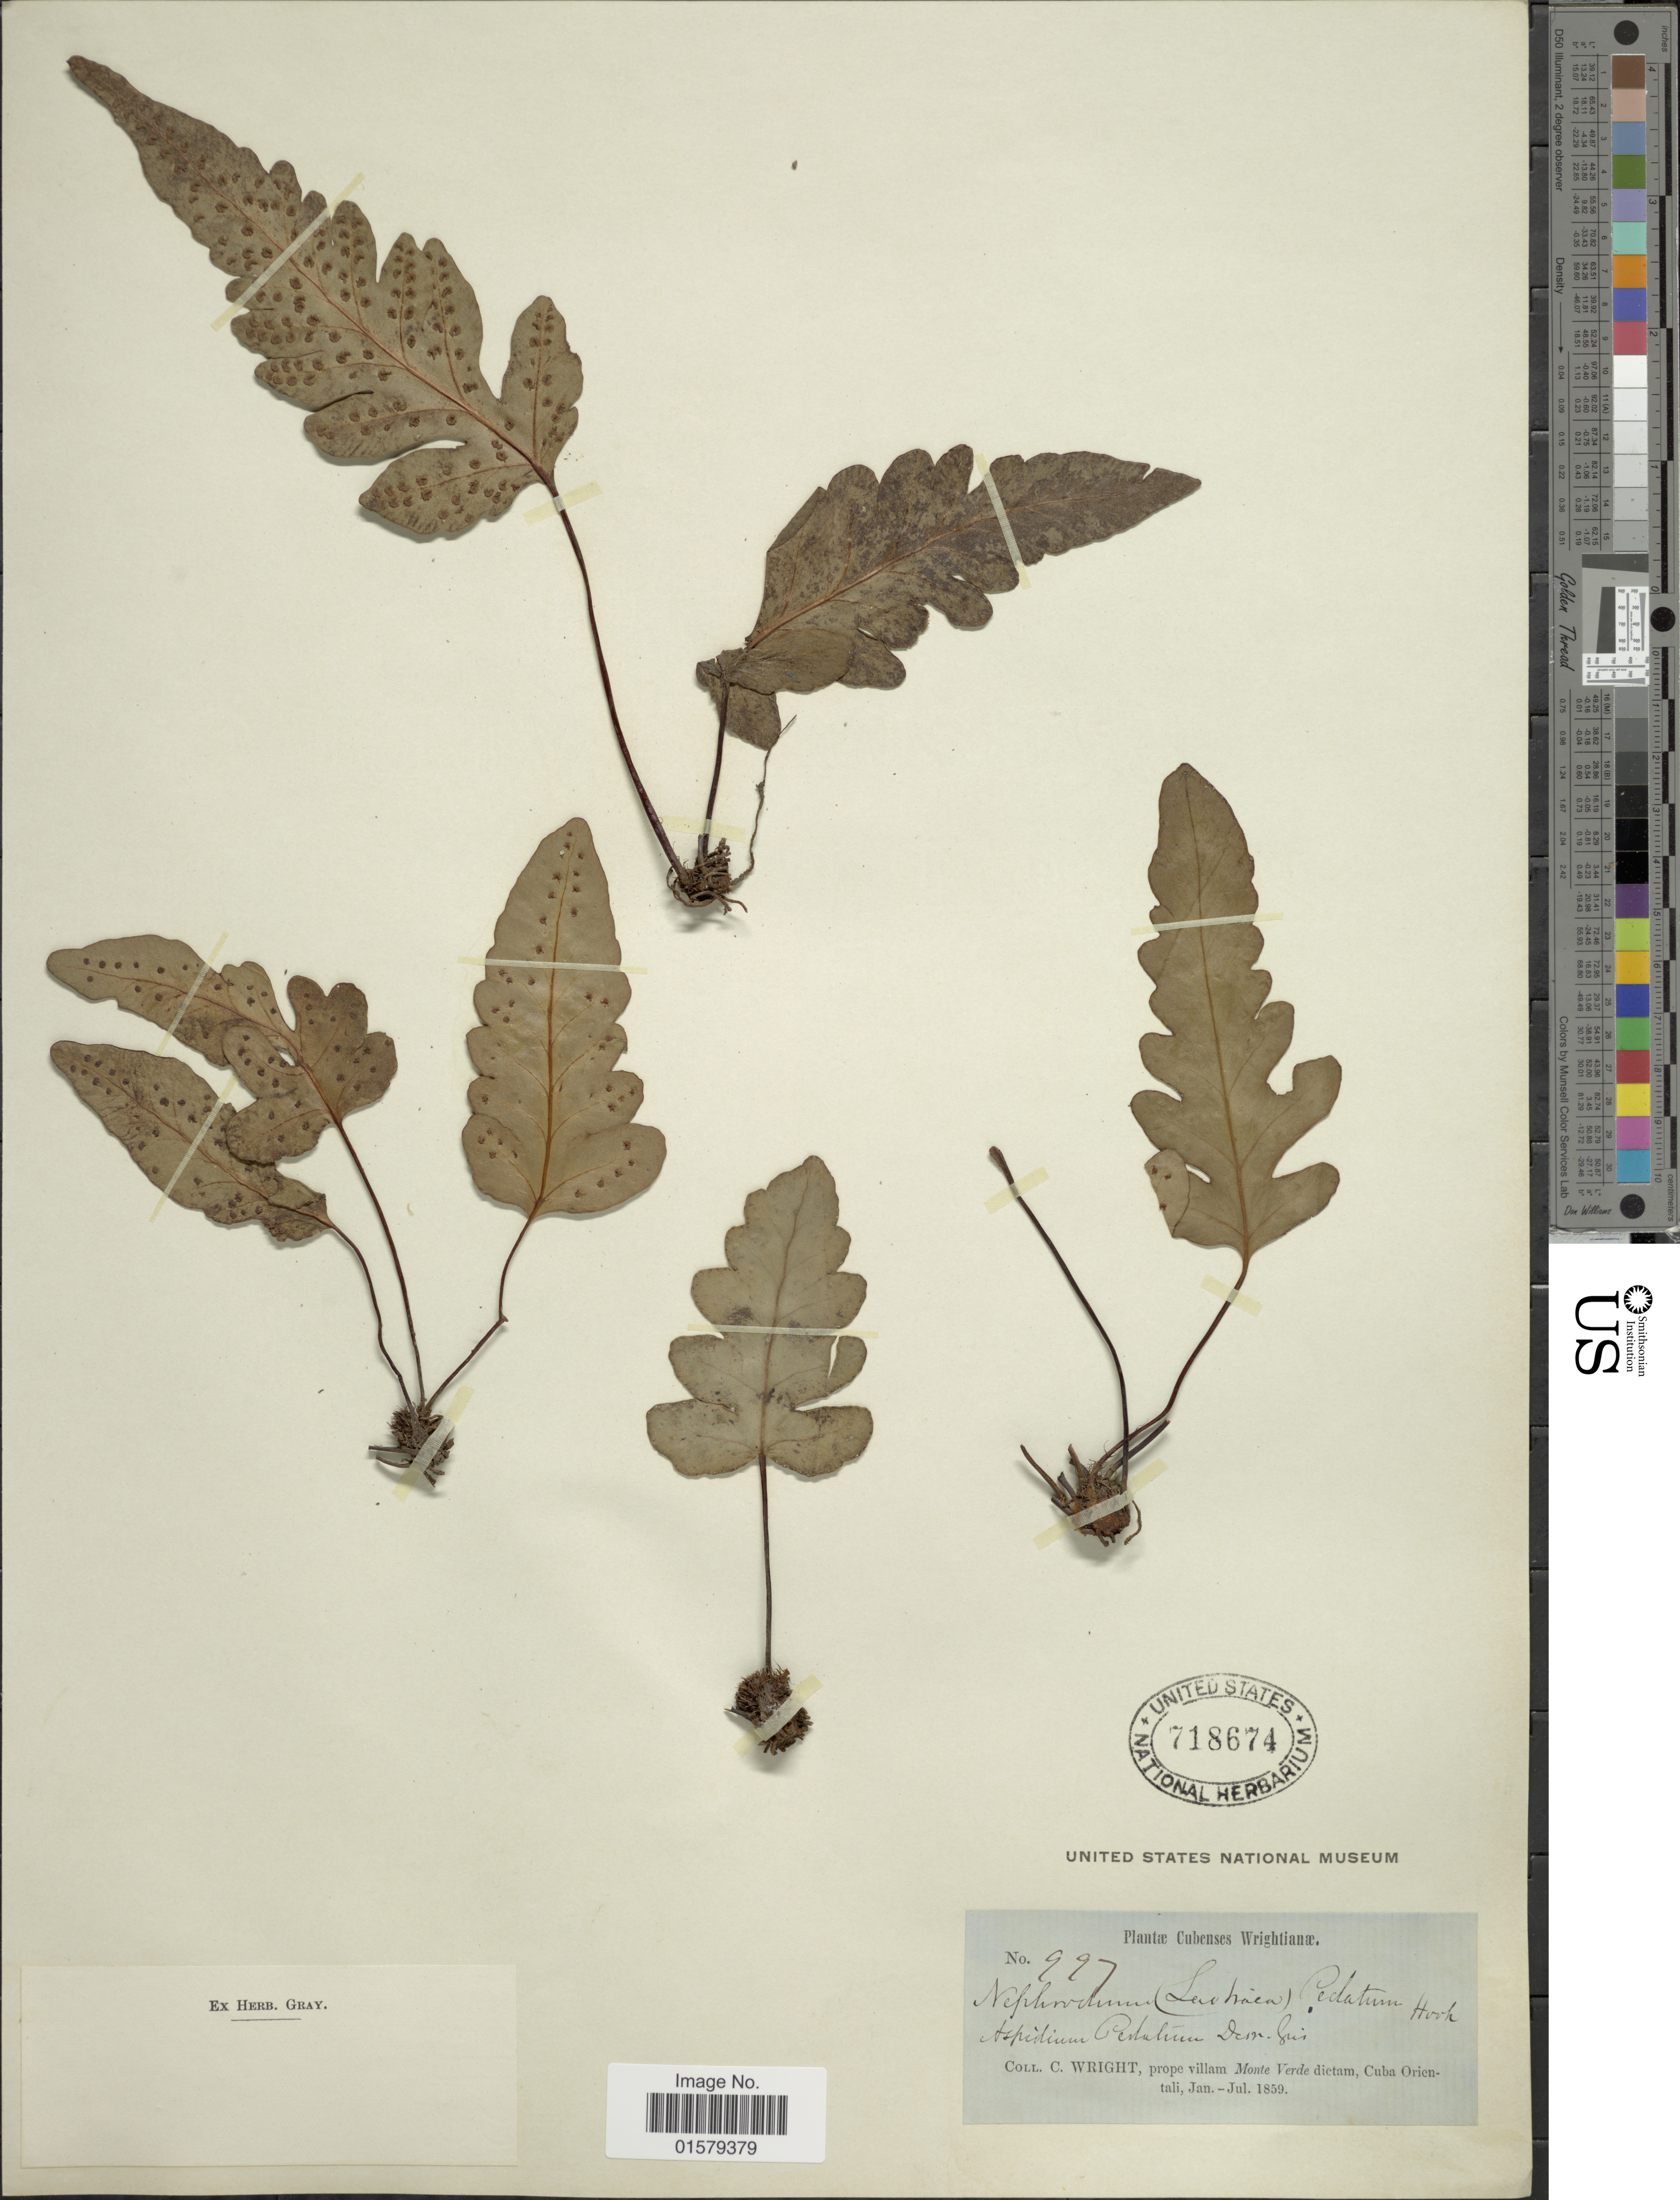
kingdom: Plantae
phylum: Tracheophyta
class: Polypodiopsida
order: Polypodiales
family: Tectariaceae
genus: Tectaria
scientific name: Tectaria pedata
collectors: C. Wright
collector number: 997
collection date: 1859-01/1859-07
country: Cuba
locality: Prope villam Monte Verde dictam.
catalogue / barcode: US 718674